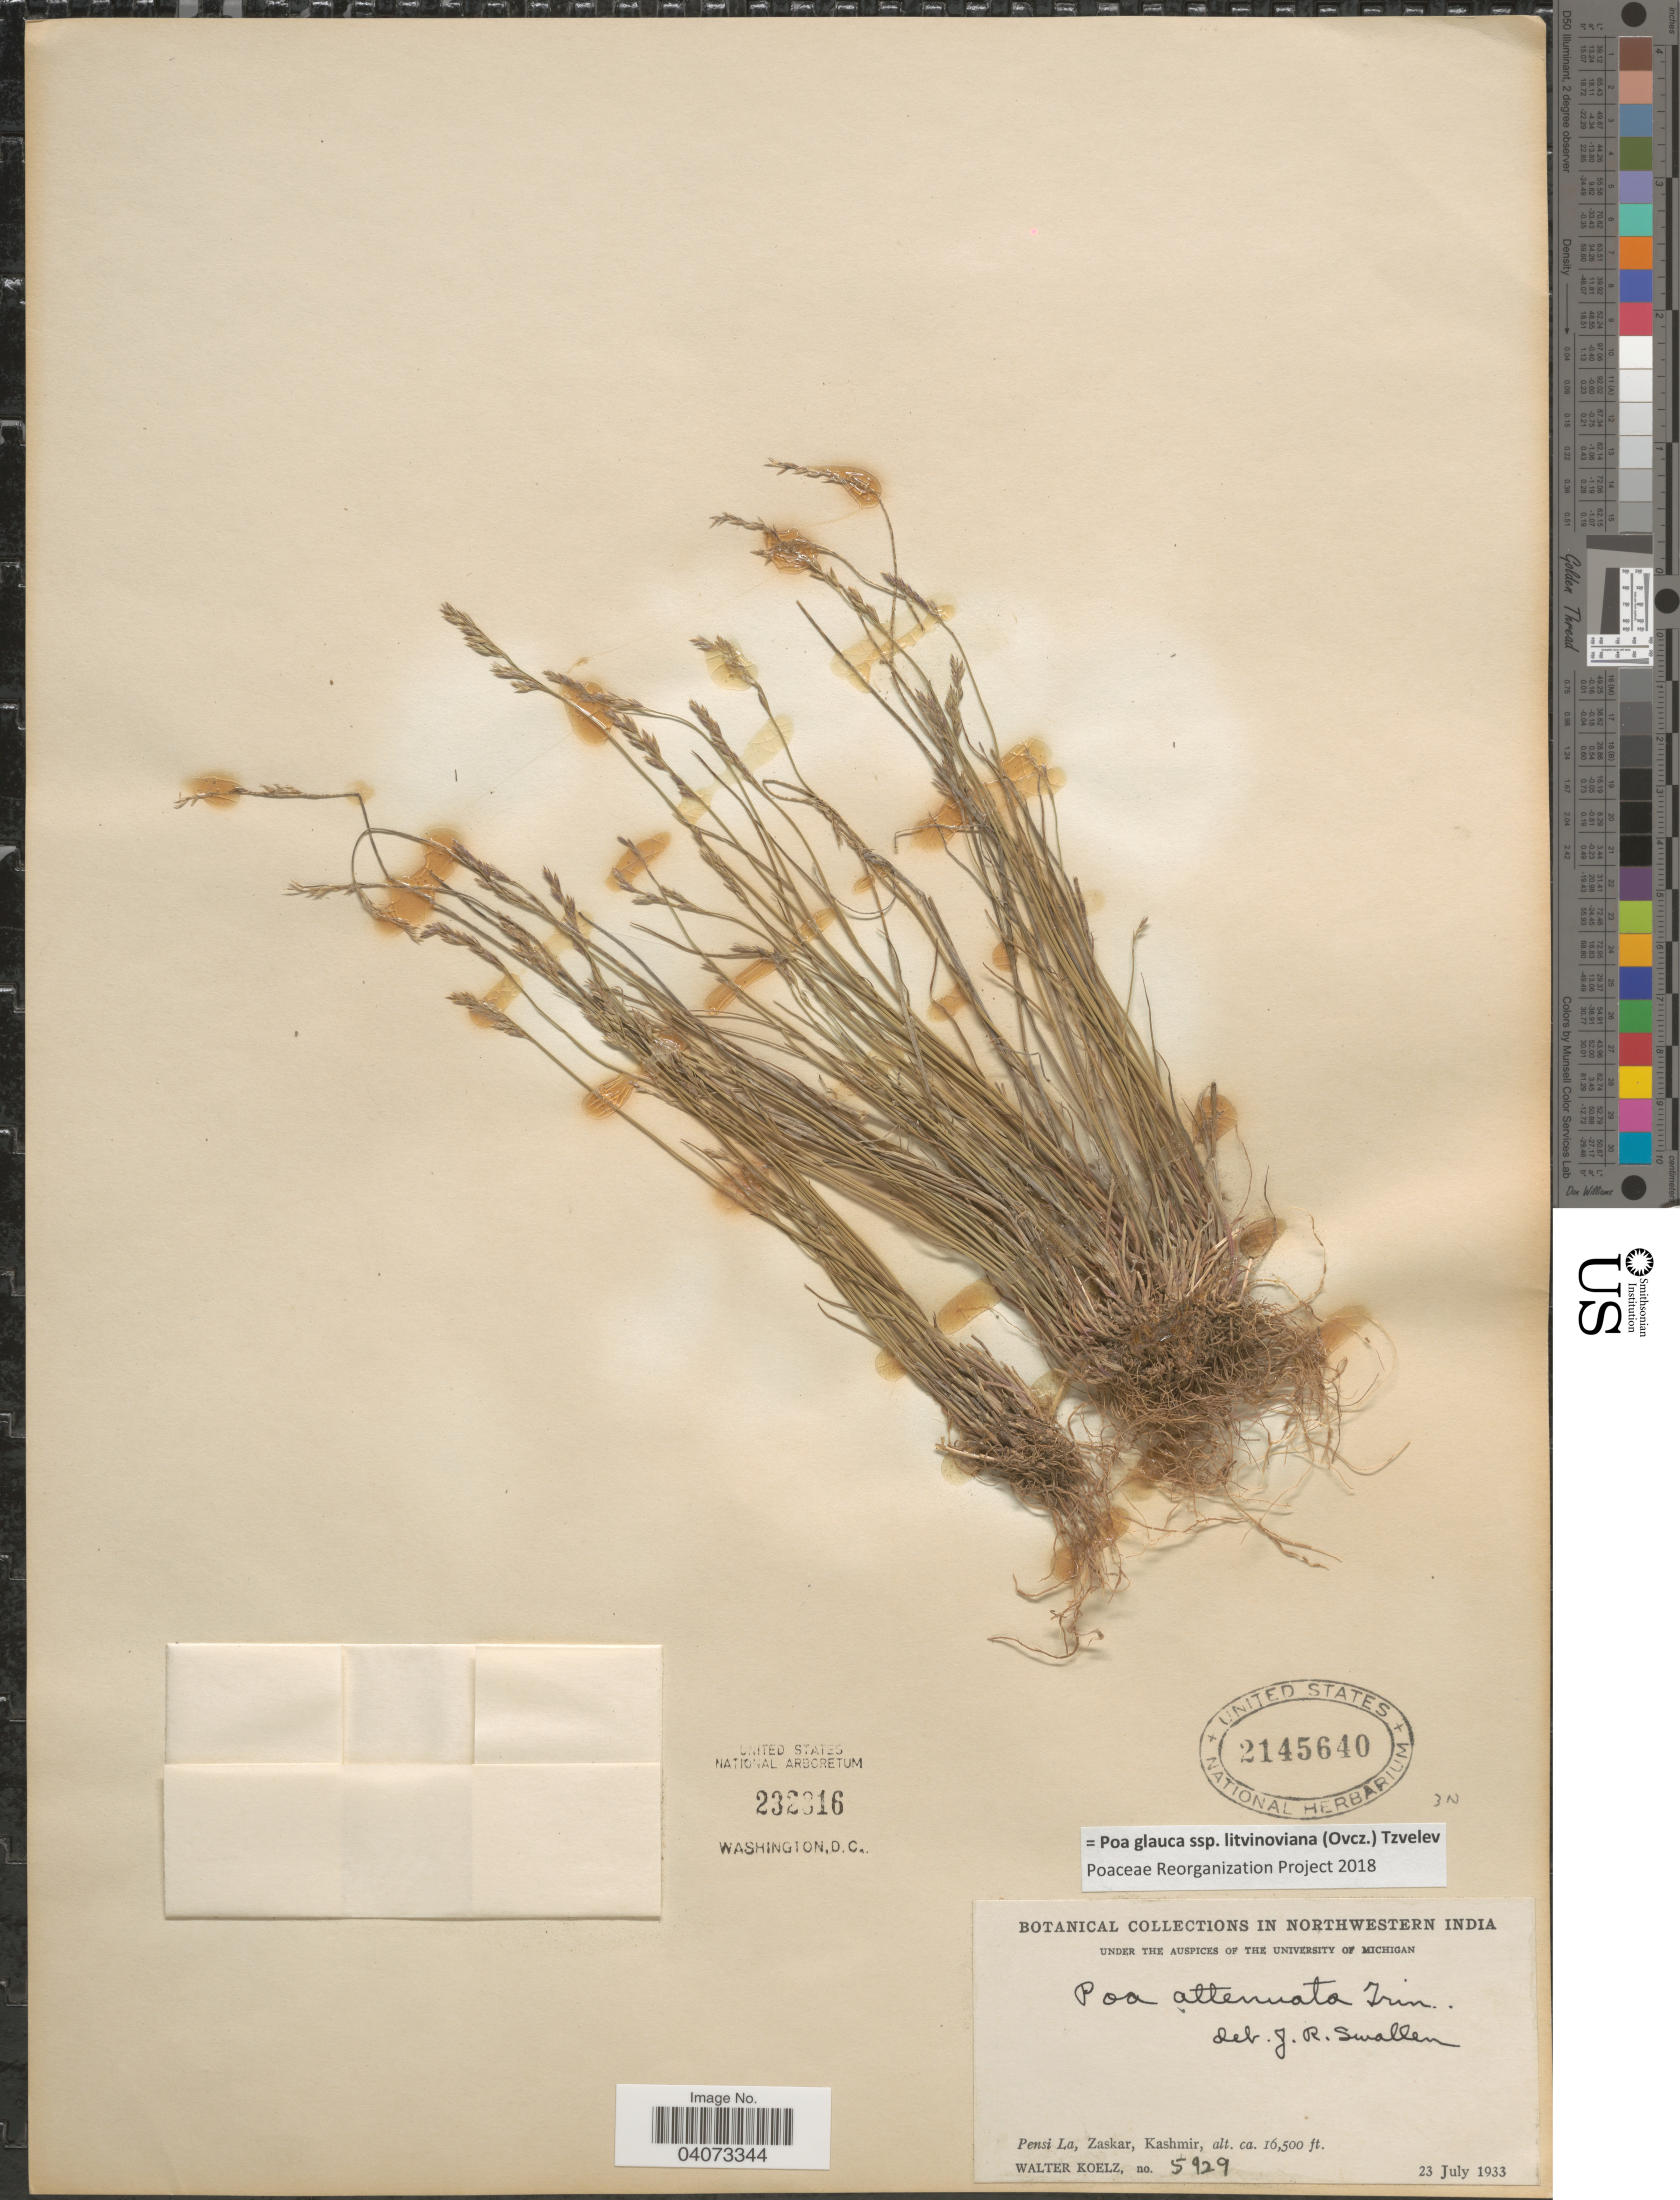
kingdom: Plantae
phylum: Tracheophyta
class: Liliopsida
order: Poales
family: Poaceae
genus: Poa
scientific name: Poa glauca subsp. litvinoviana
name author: (Ovcz.) Tzvelev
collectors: W. N. Koelz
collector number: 5929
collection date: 1933-07-23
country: India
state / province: Jammu and Kashmir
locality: Northwestern India. Pensi La, Zaskar, Kashmir.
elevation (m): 5029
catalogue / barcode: US 2145640